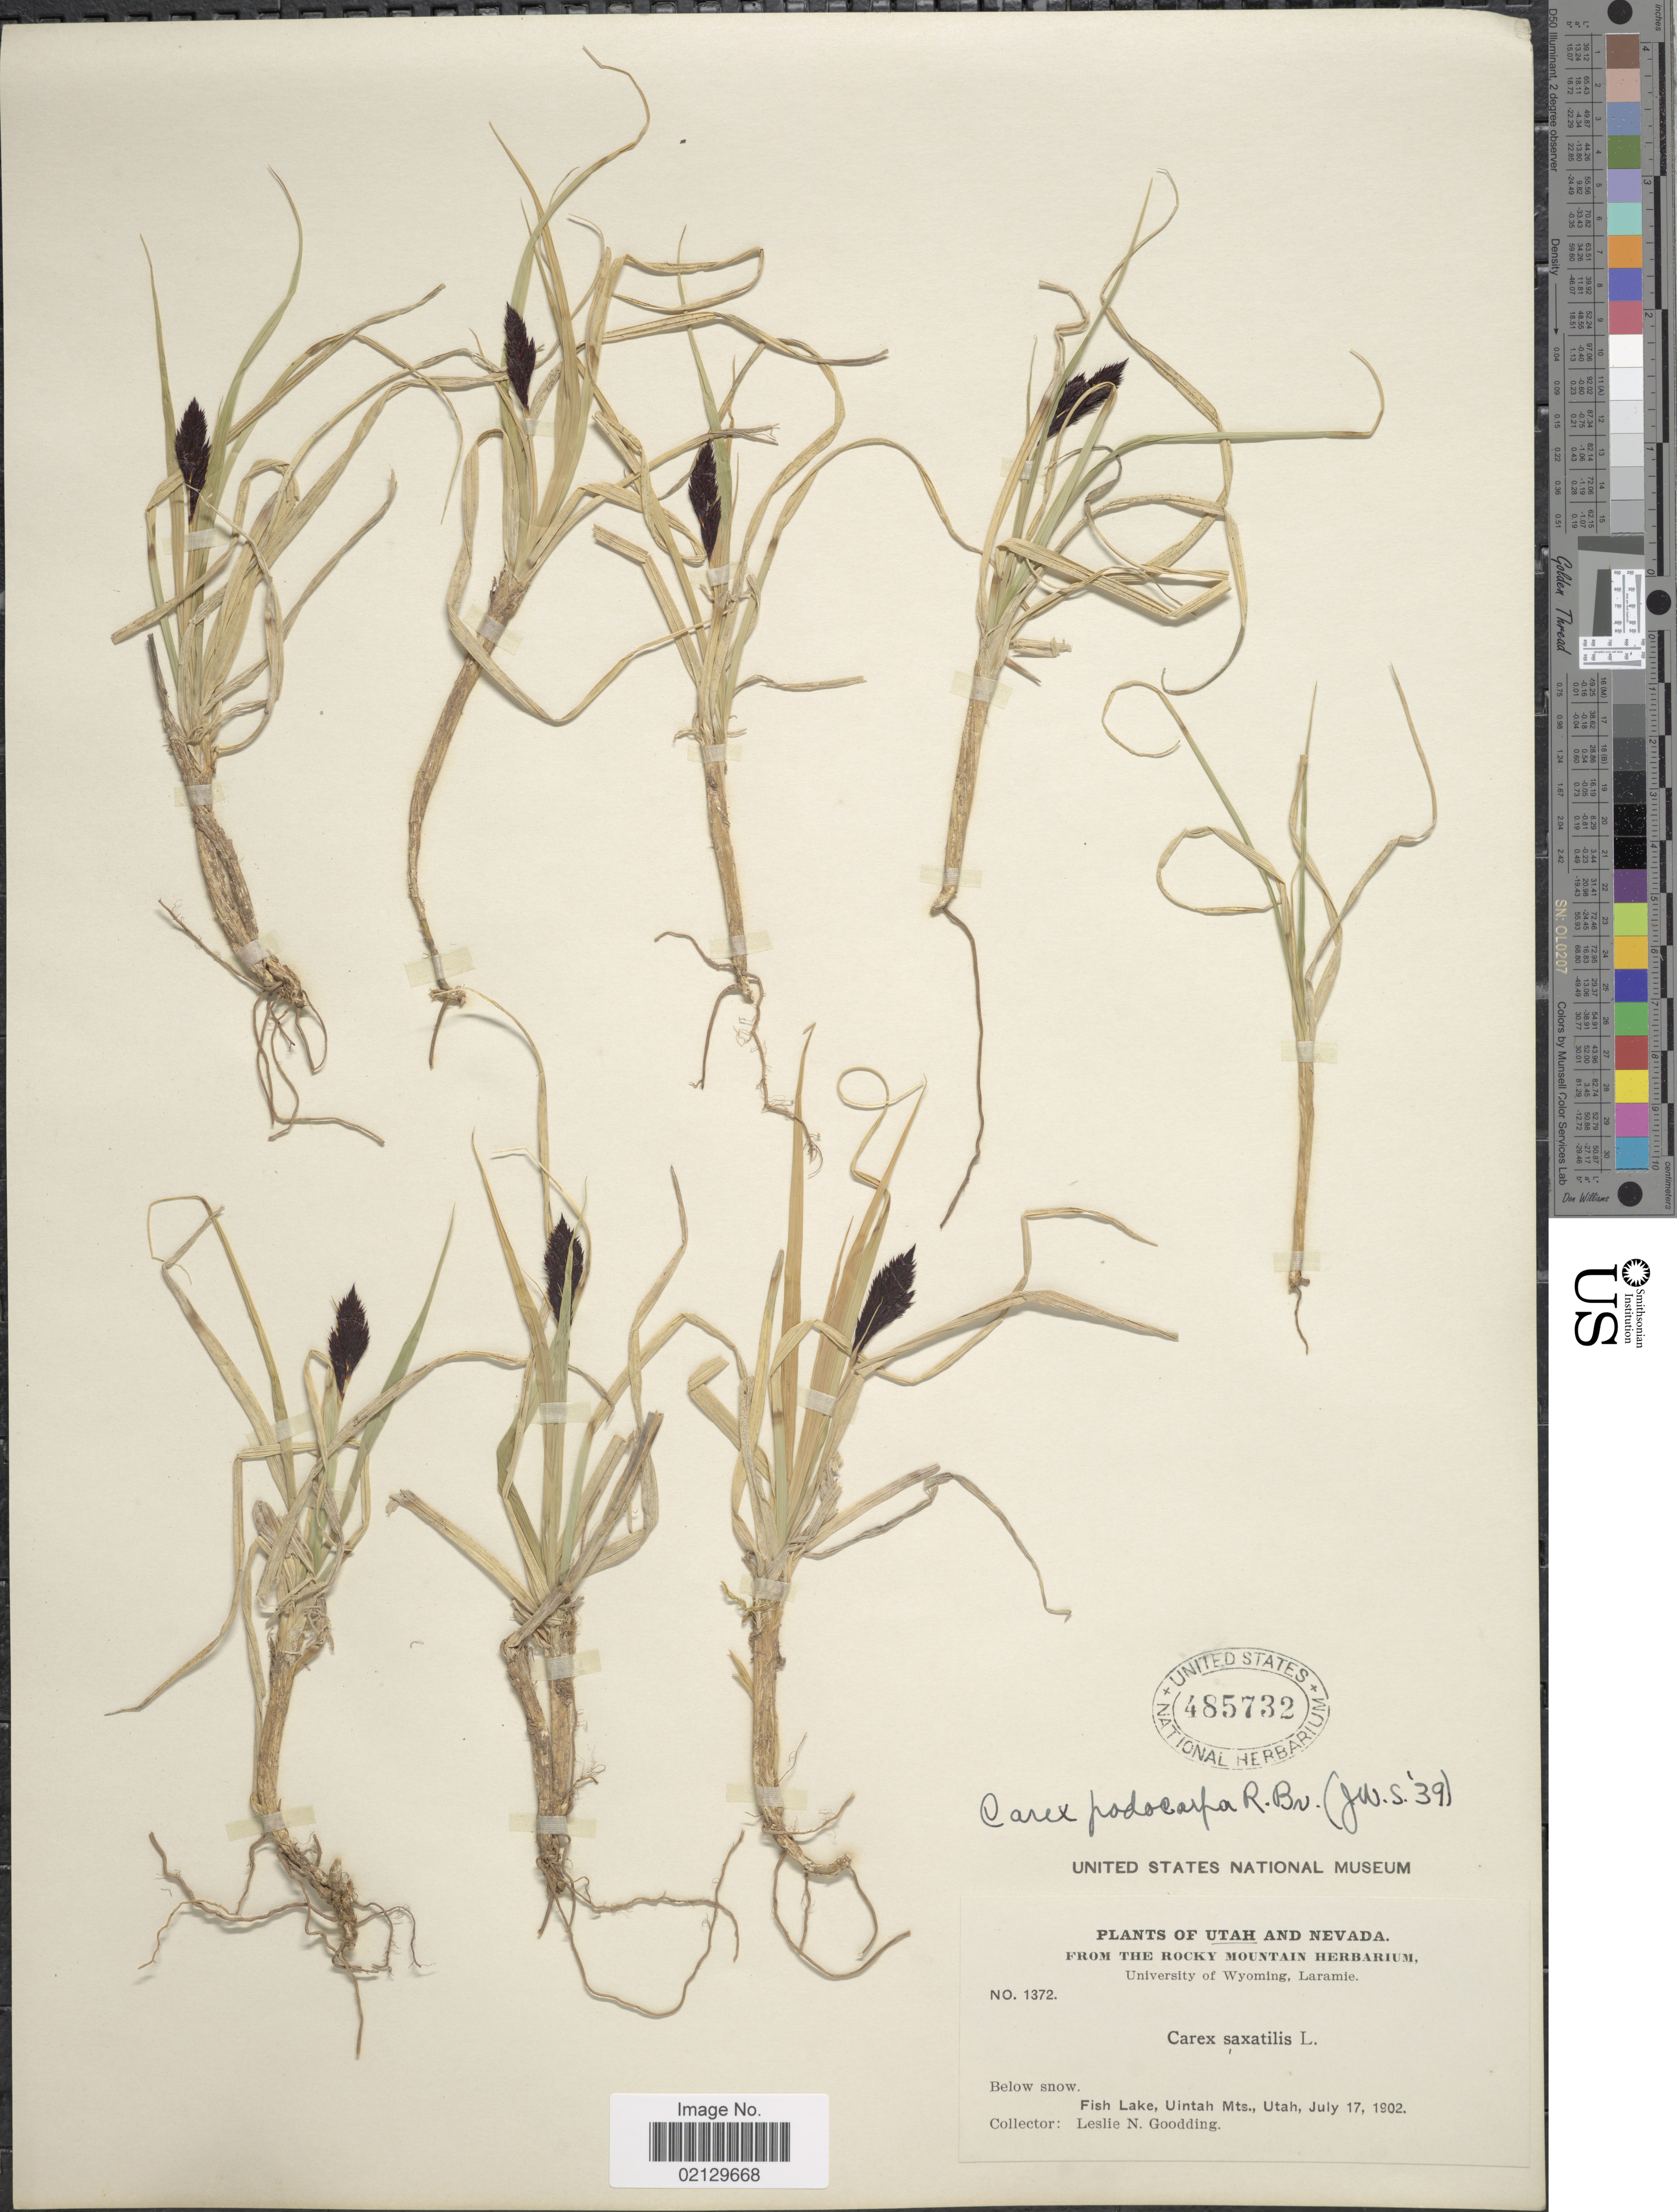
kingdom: Plantae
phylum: Tracheophyta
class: Liliopsida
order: Poales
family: Cyperaceae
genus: Carex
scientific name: Carex podocarpa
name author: R. Br.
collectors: L. N. Goodding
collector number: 1372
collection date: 1902-07-17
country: United States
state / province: Utah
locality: Utah. Below snow, Fish Lake, Uintah Mts. Utah.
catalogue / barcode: US 485732